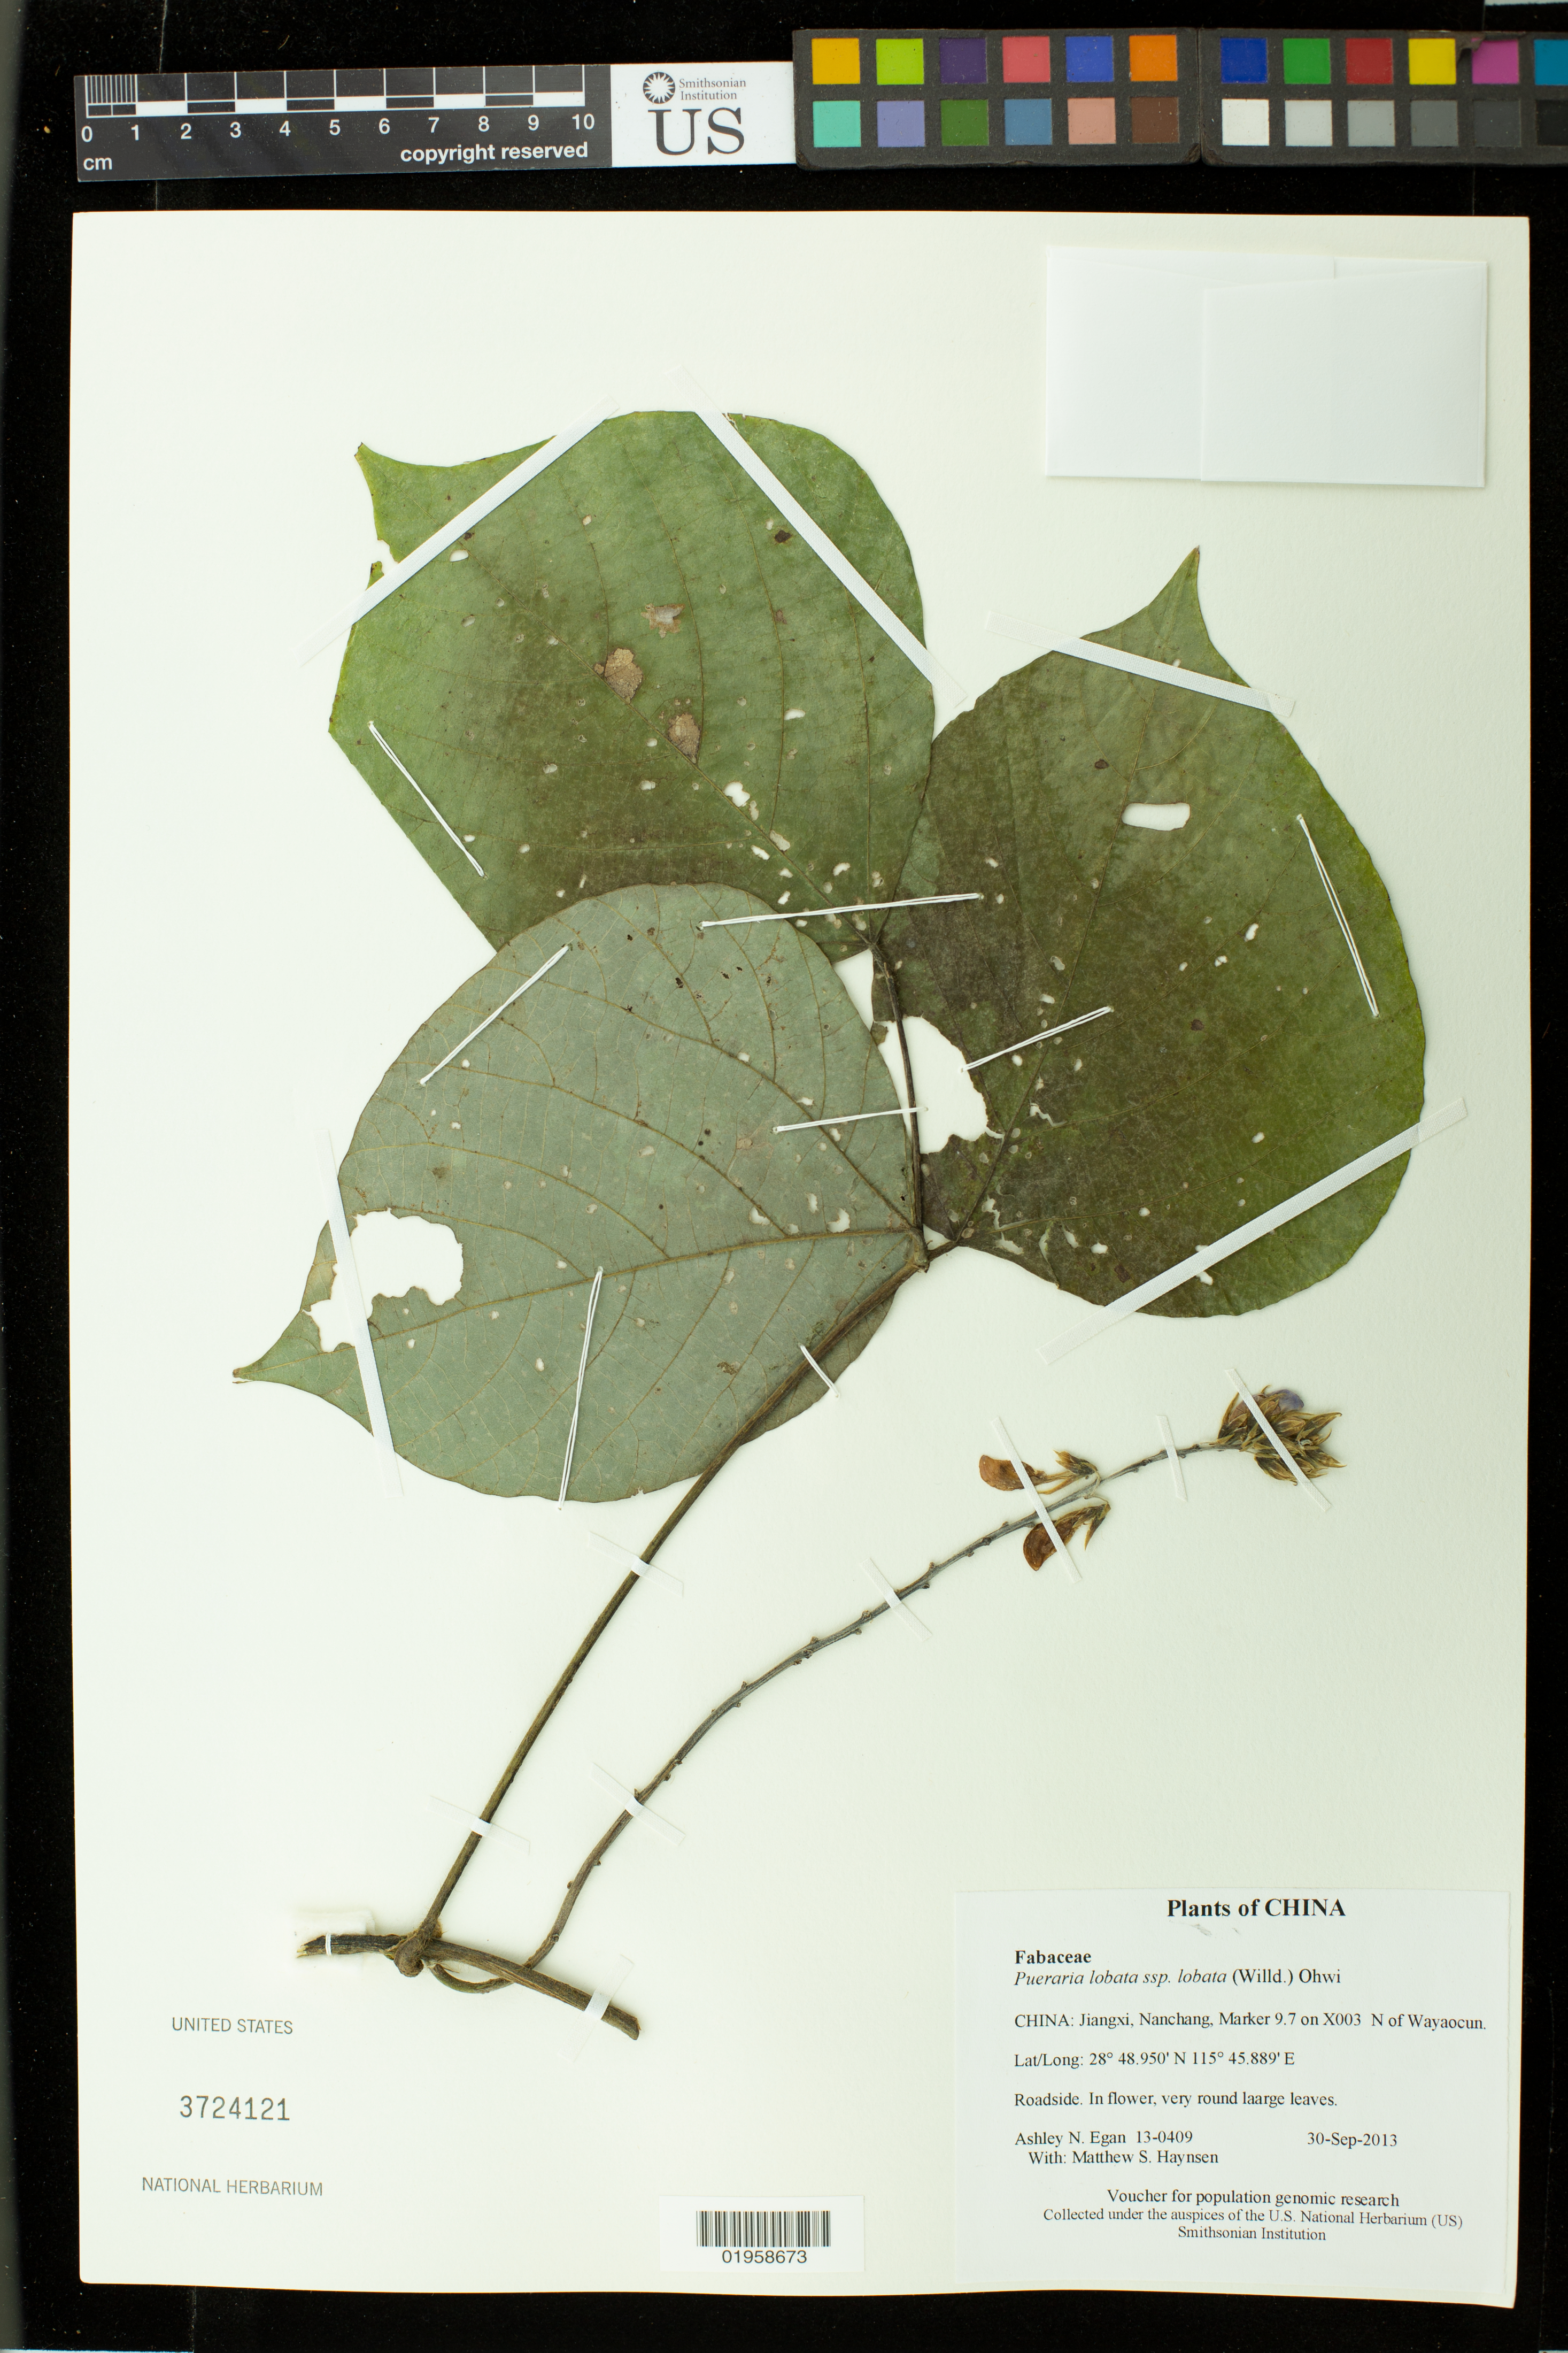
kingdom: Plantae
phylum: Tracheophyta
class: Magnoliopsida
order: Fabales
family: Fabaceae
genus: Pueraria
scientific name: Pueraria lobata subsp. lobata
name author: (Willd.) Ohwi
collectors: A. N. Egan & M. Hansen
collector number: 13-0409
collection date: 2013-09-30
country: China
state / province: Jiangxi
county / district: Nanchang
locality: Marker 9.7 on X003 in Meiling Forest Nature Preserve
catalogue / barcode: US 3724121